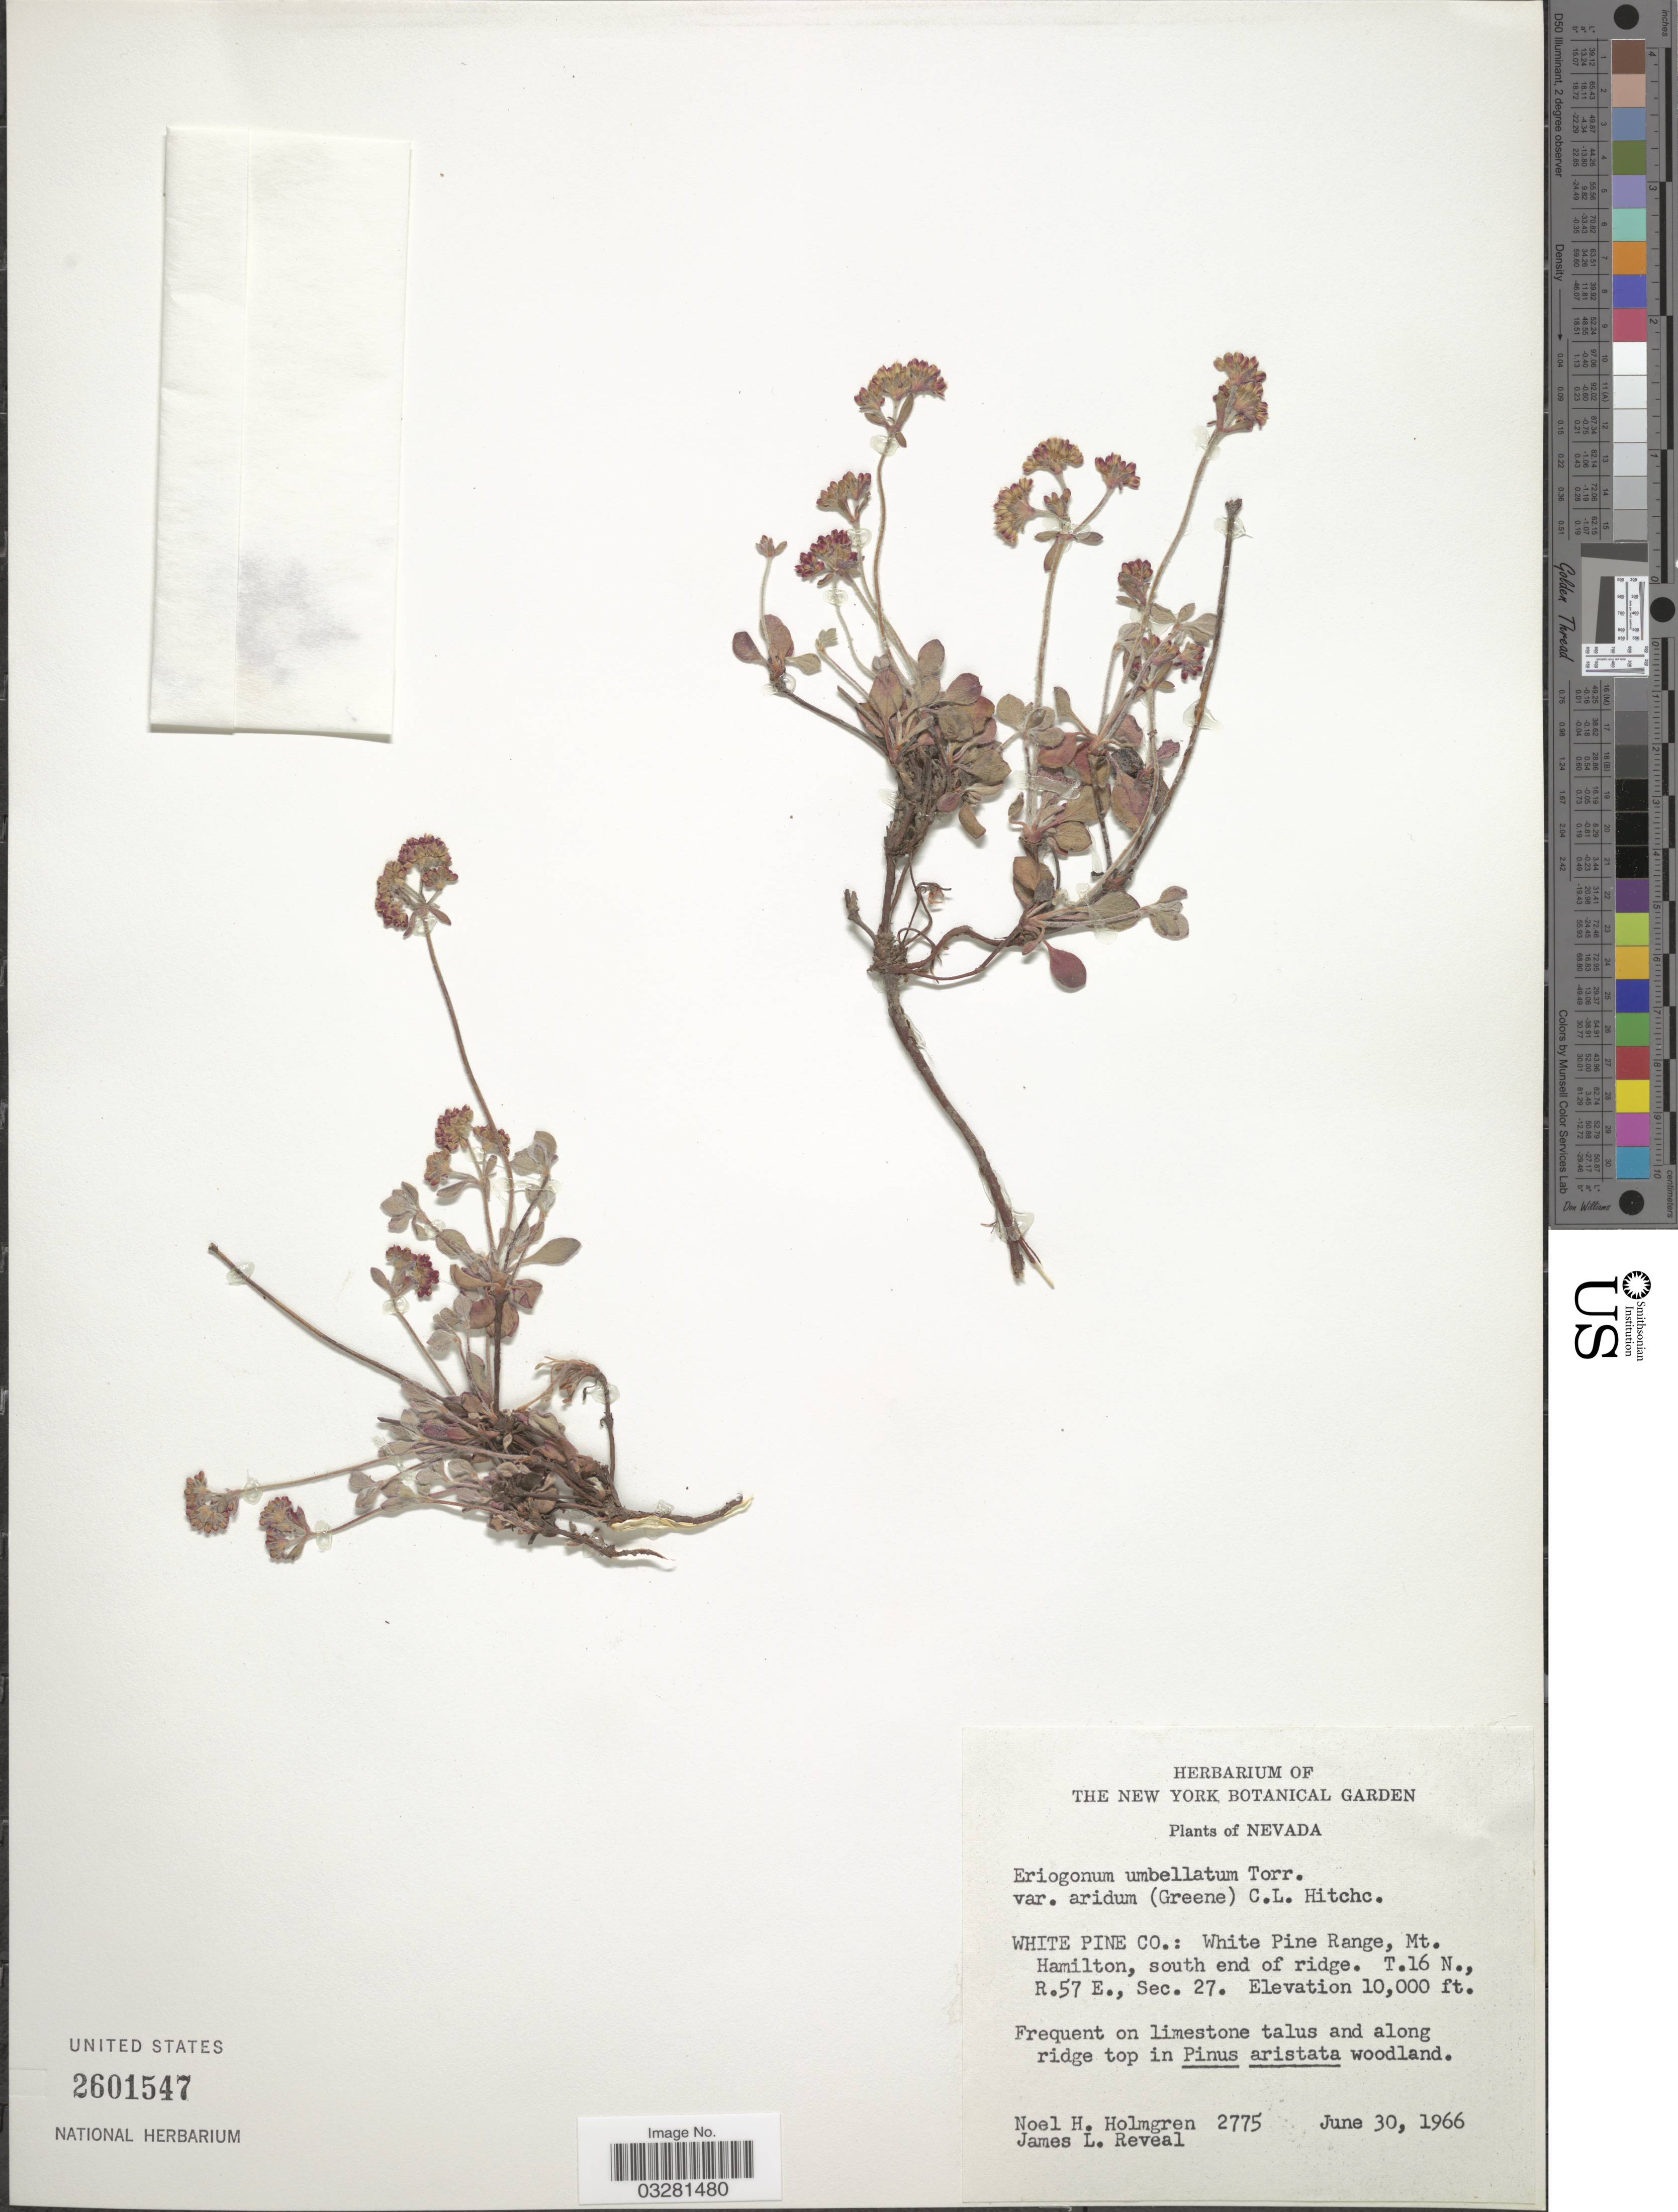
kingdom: Plantae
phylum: Tracheophyta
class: Magnoliopsida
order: Caryophyllales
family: Polygonaceae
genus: Eriogonum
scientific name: Eriogonum umbellatum var. aridum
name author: (S.W. Greene) C.L. Hitchc.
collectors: N. H. Holmgren & J. L. Reveal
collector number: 2775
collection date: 1966-06-30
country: United States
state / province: Nevada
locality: White Pine Co.: White Pine Range, Mt. Hamilton, south end of ridge. T.16N., R.57E., Sec. 27.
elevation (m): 3048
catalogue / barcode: US 2601547